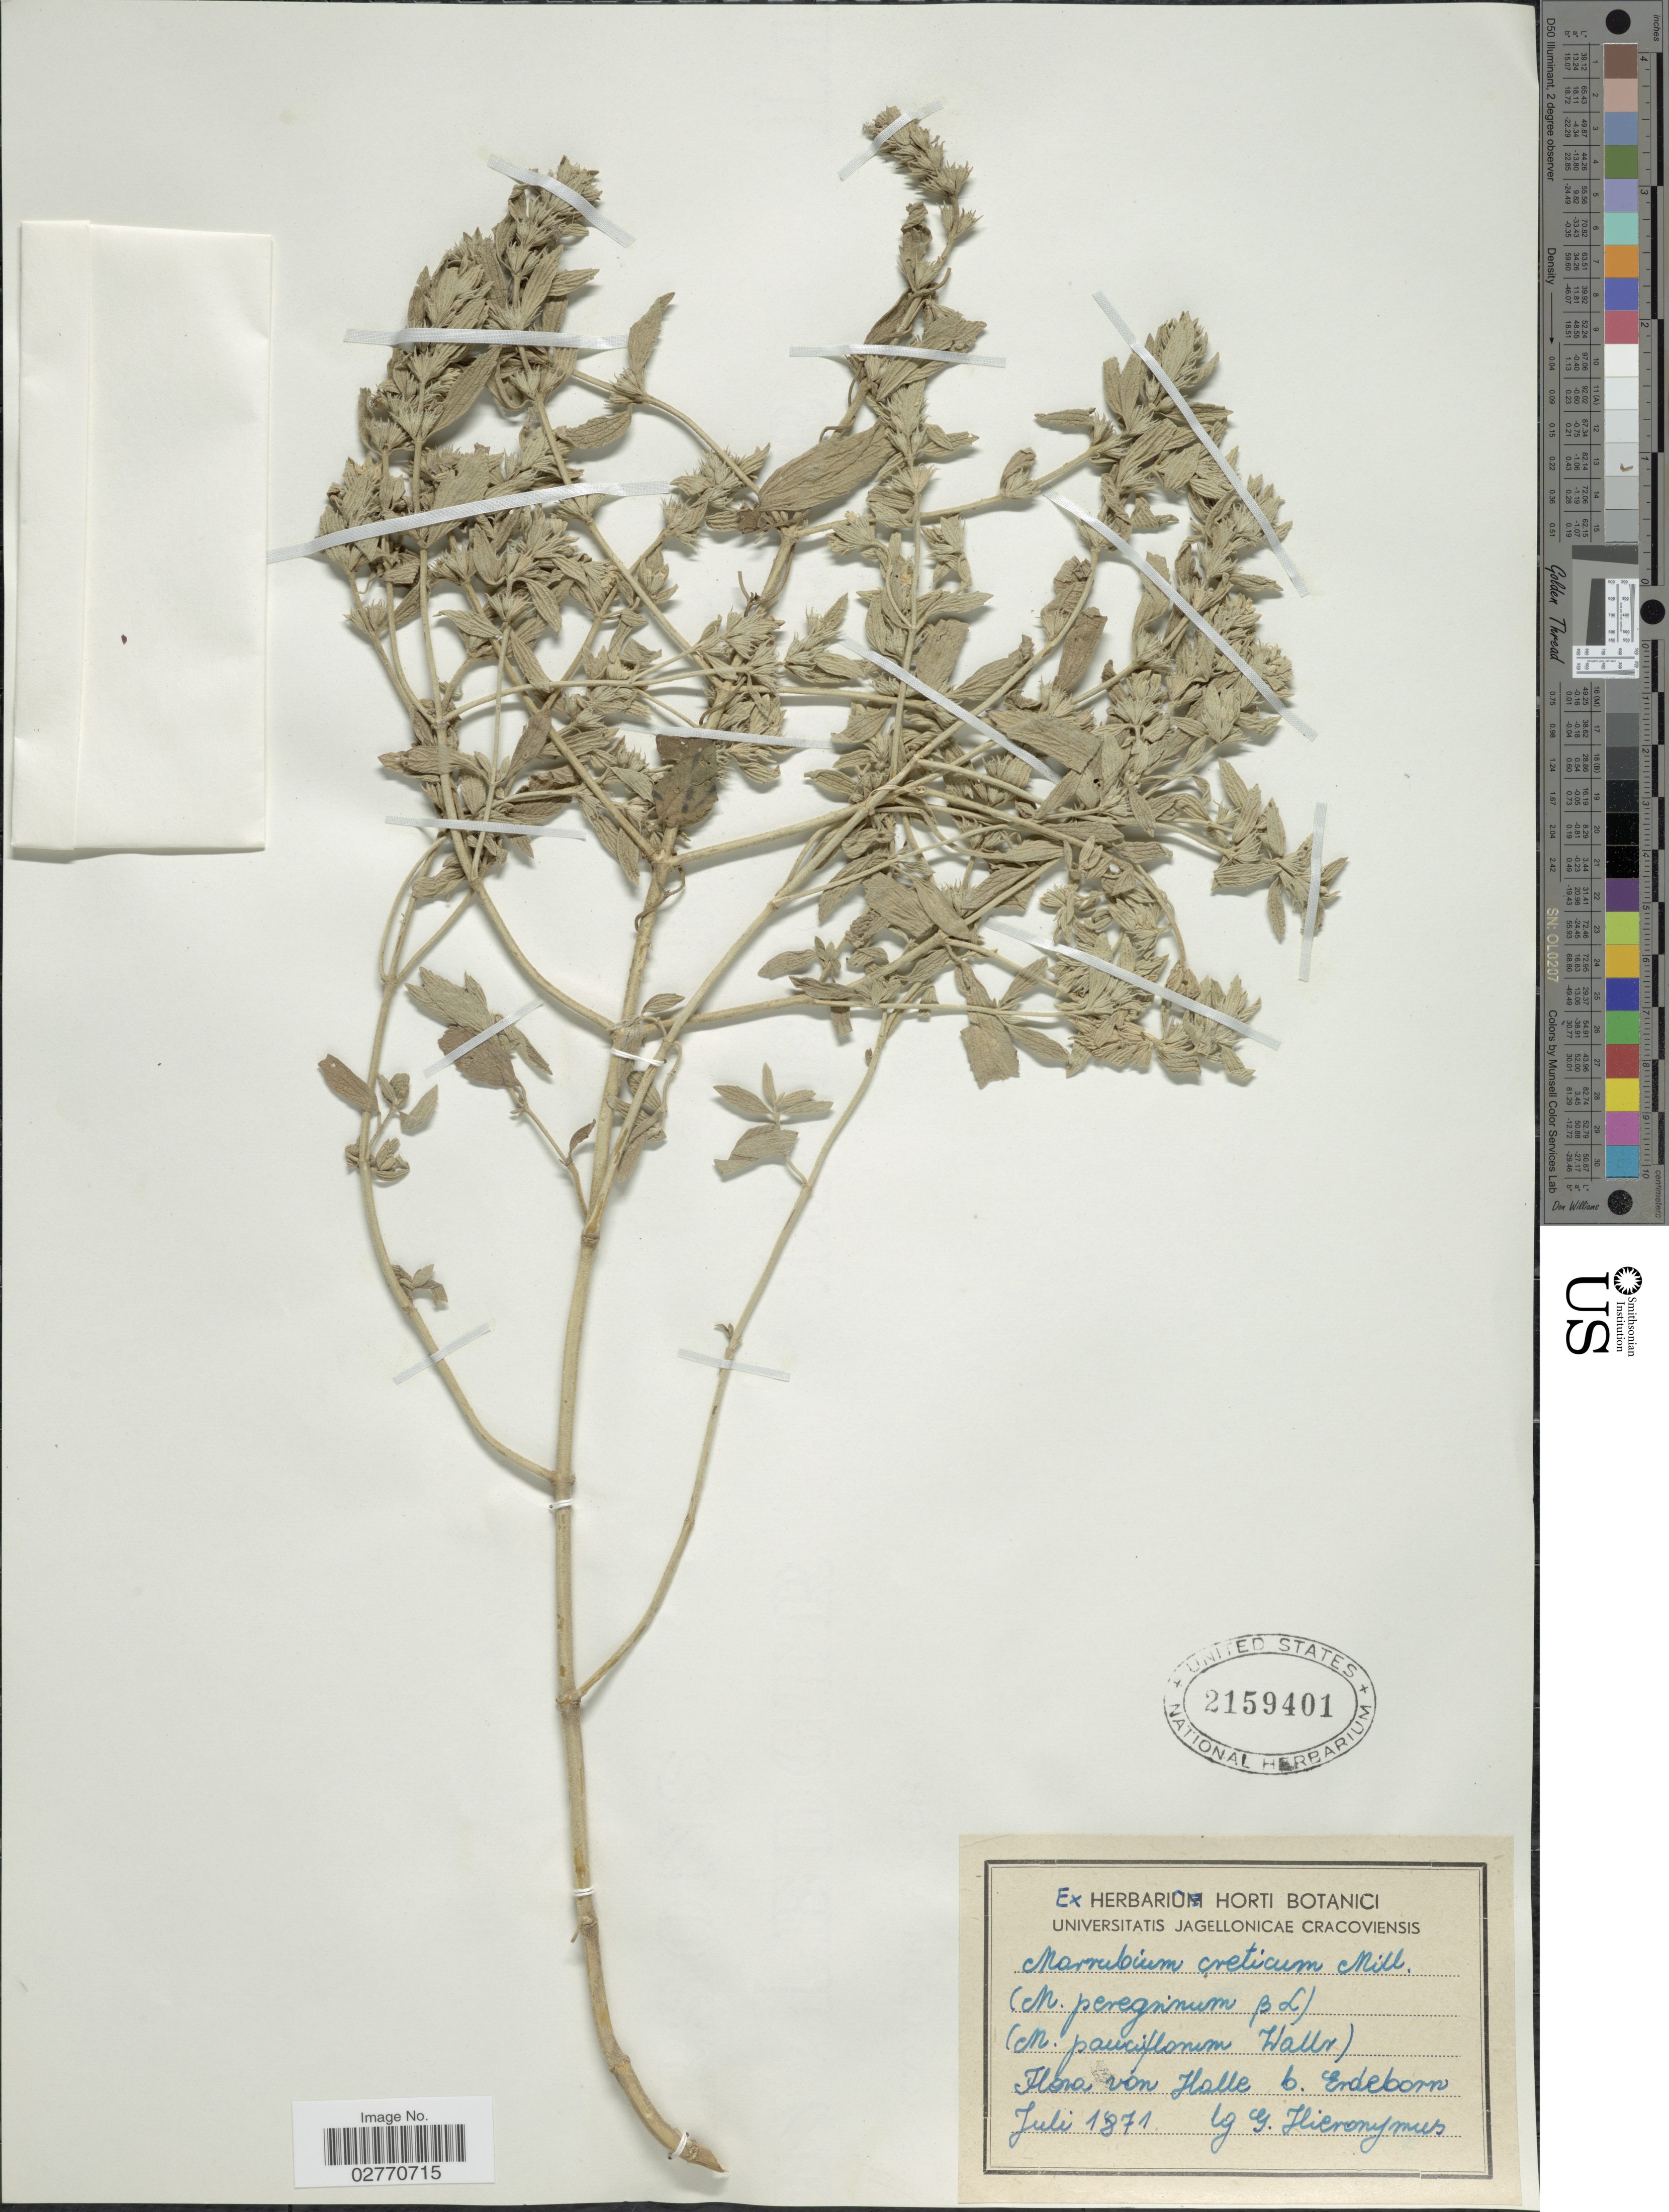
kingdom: Plantae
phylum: Tracheophyta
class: Magnoliopsida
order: Lamiales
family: Lamiaceae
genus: Marrubium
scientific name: Marrubium creticum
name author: Mill.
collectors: G. H. Hieronymus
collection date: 1871-07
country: Germany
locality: Halle b. Erdeborn.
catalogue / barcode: US 2159401